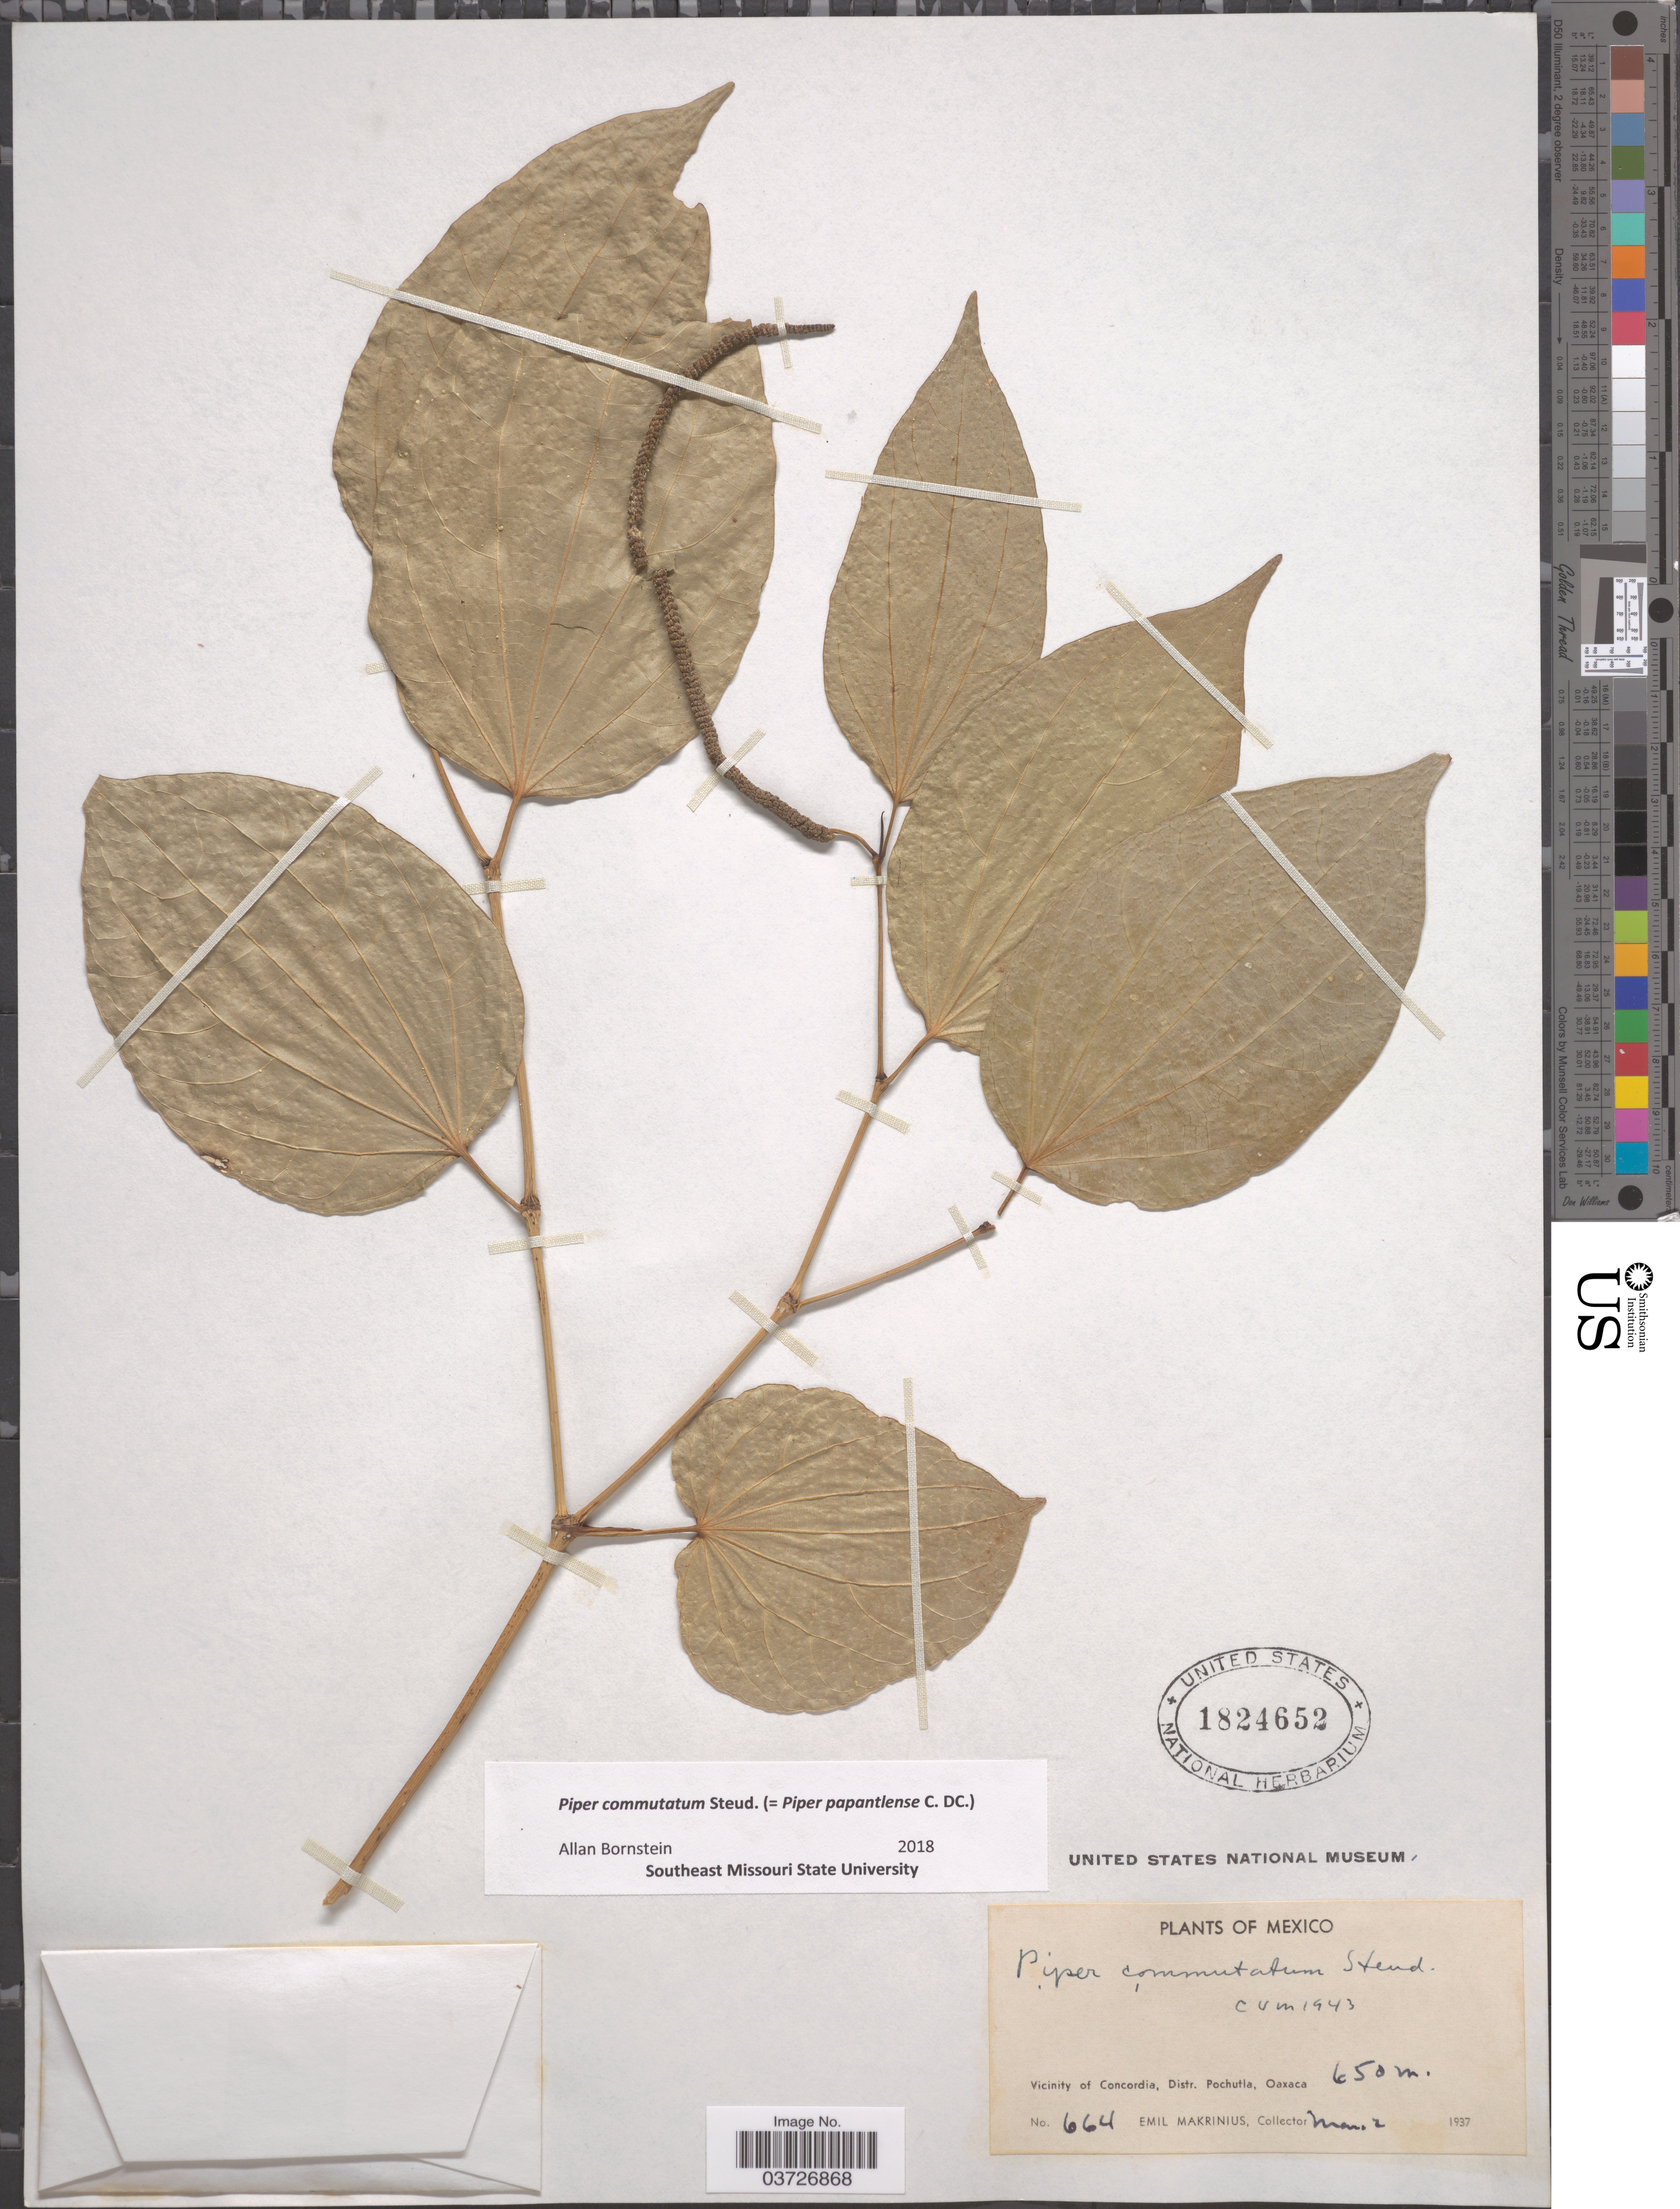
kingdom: Plantae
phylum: Tracheophyta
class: Magnoliopsida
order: Piperales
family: Piperaceae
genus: Piper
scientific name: Piper commutatum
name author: Steud.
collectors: E. Makrinius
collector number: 664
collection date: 1937-03-02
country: Mexico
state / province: Oaxaca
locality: Vicinity of Concordia, Distr. Pochutla.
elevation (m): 650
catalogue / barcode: US 1824652